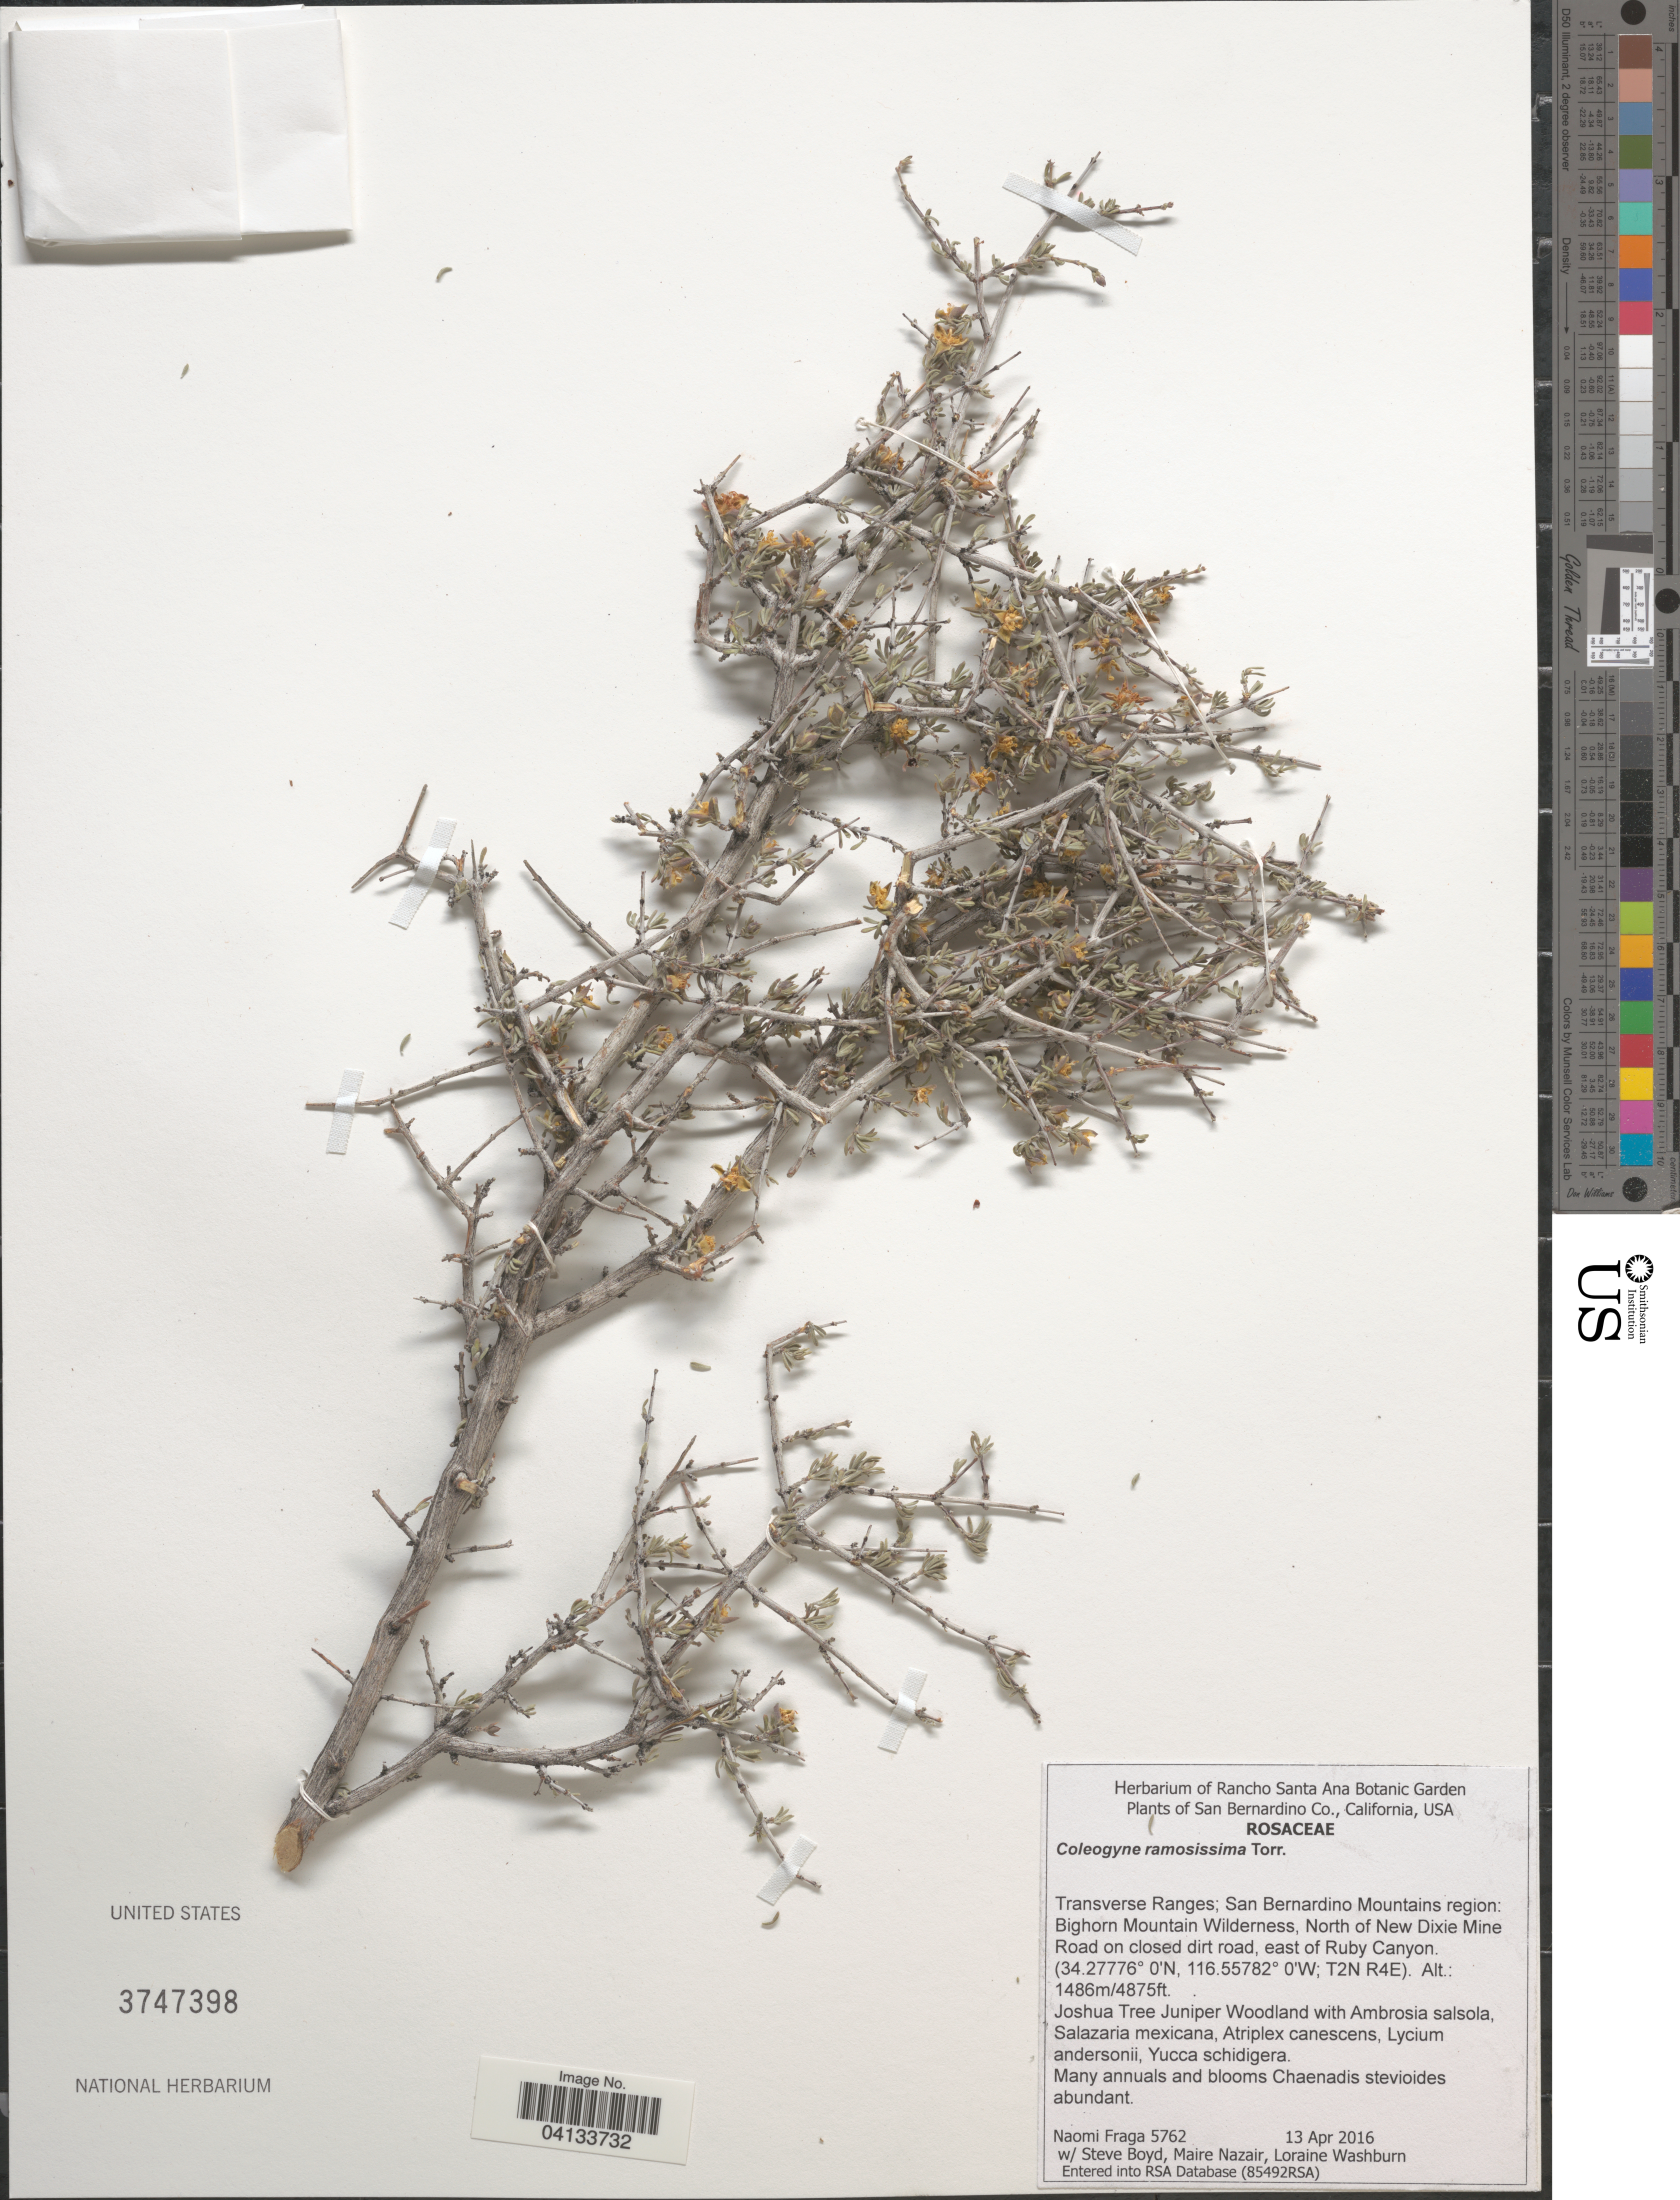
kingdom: Plantae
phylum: Tracheophyta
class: Magnoliopsida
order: Rosales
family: Rosaceae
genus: Coleogyne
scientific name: Coleogyne ramosissima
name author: Torr.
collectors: N. Fraga, S. Boyd, M. Nazair & L. Washburn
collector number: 5762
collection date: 2016-04-13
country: United States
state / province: California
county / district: San Bernardino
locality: San Bernardino Co. Transverse Ranges; San Bernardino Mountains region: Bighorn Mountain Wilderness, North of New Dixie Mine Road on closed dirt road, east of Ruby Canyon. (T2N R4E).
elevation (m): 1486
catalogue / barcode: US 3747398